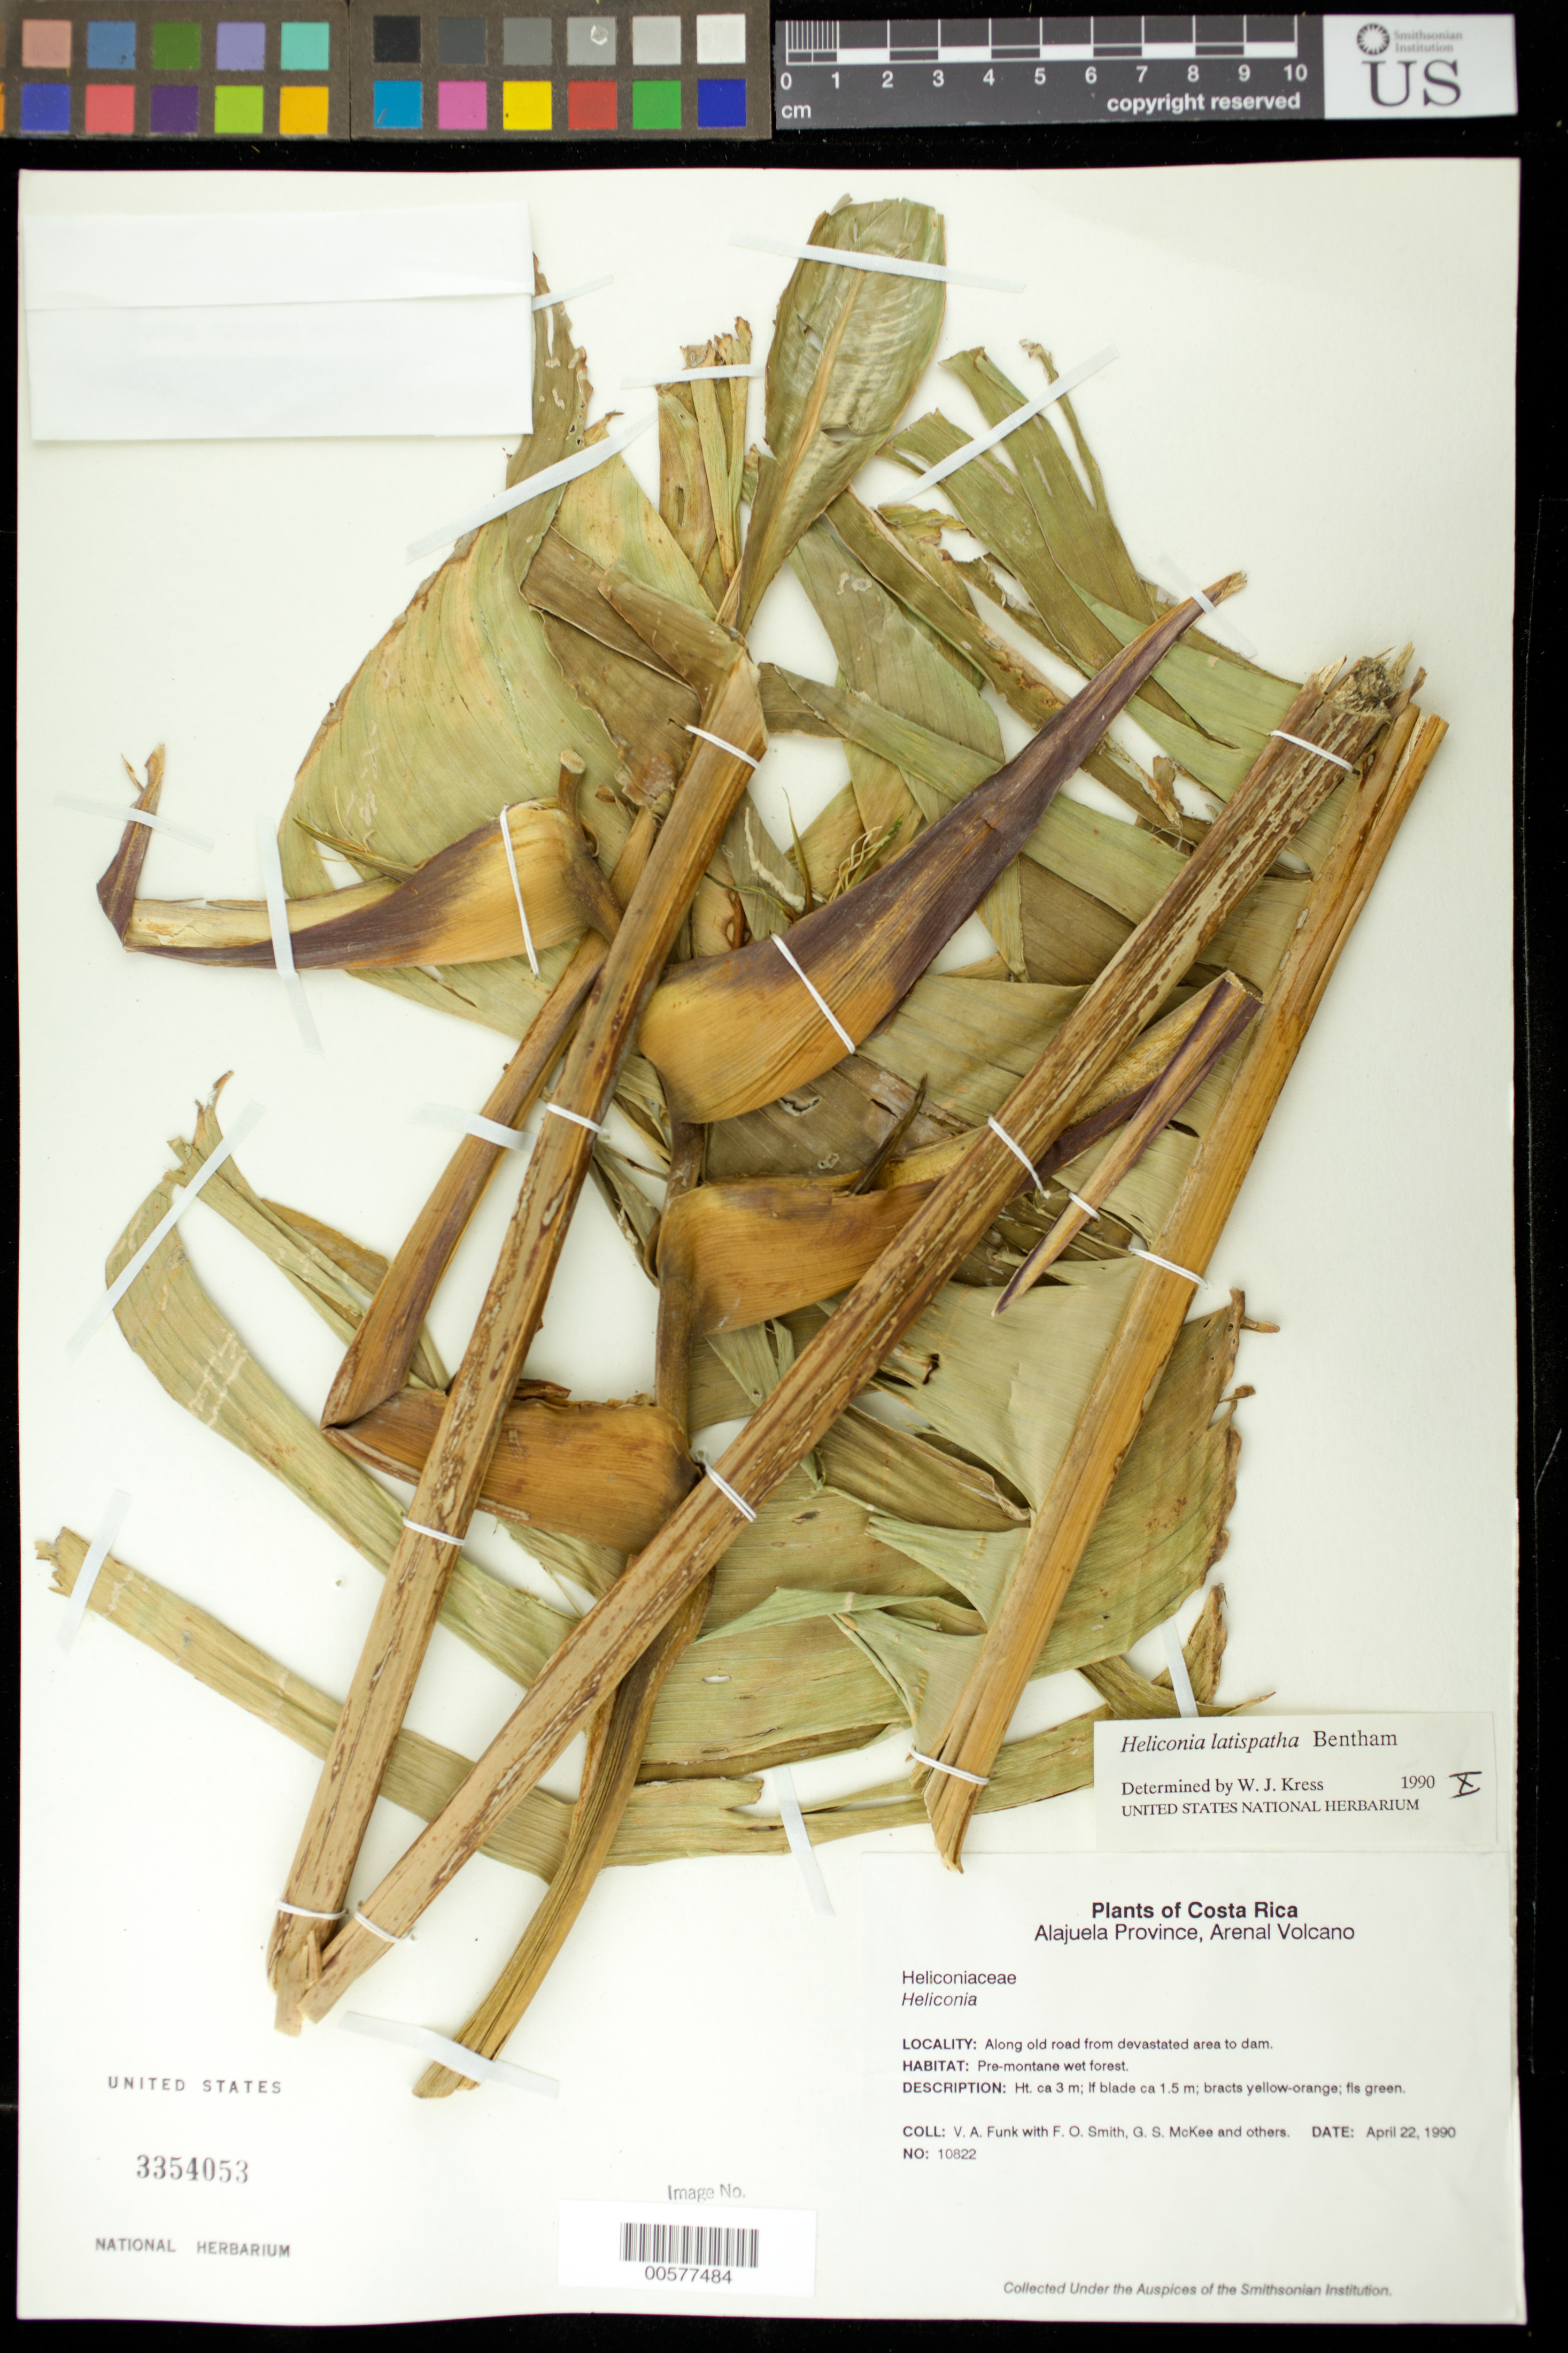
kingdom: Plantae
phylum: Tracheophyta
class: Liliopsida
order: Zingiberales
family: Heliconiaceae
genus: Heliconia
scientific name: Heliconia latispatha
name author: Benth.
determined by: Kress, W. J., (US), Smithsonian Institution - National Museum of Natural History (UNITED STATES)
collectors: V. Funk, F. Smith, G. S. McKee & et al.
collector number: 10822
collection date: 1990-04-22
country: Costa Rica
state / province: Alajuela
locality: Along old road from devastated area to dam.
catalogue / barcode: US 3354053